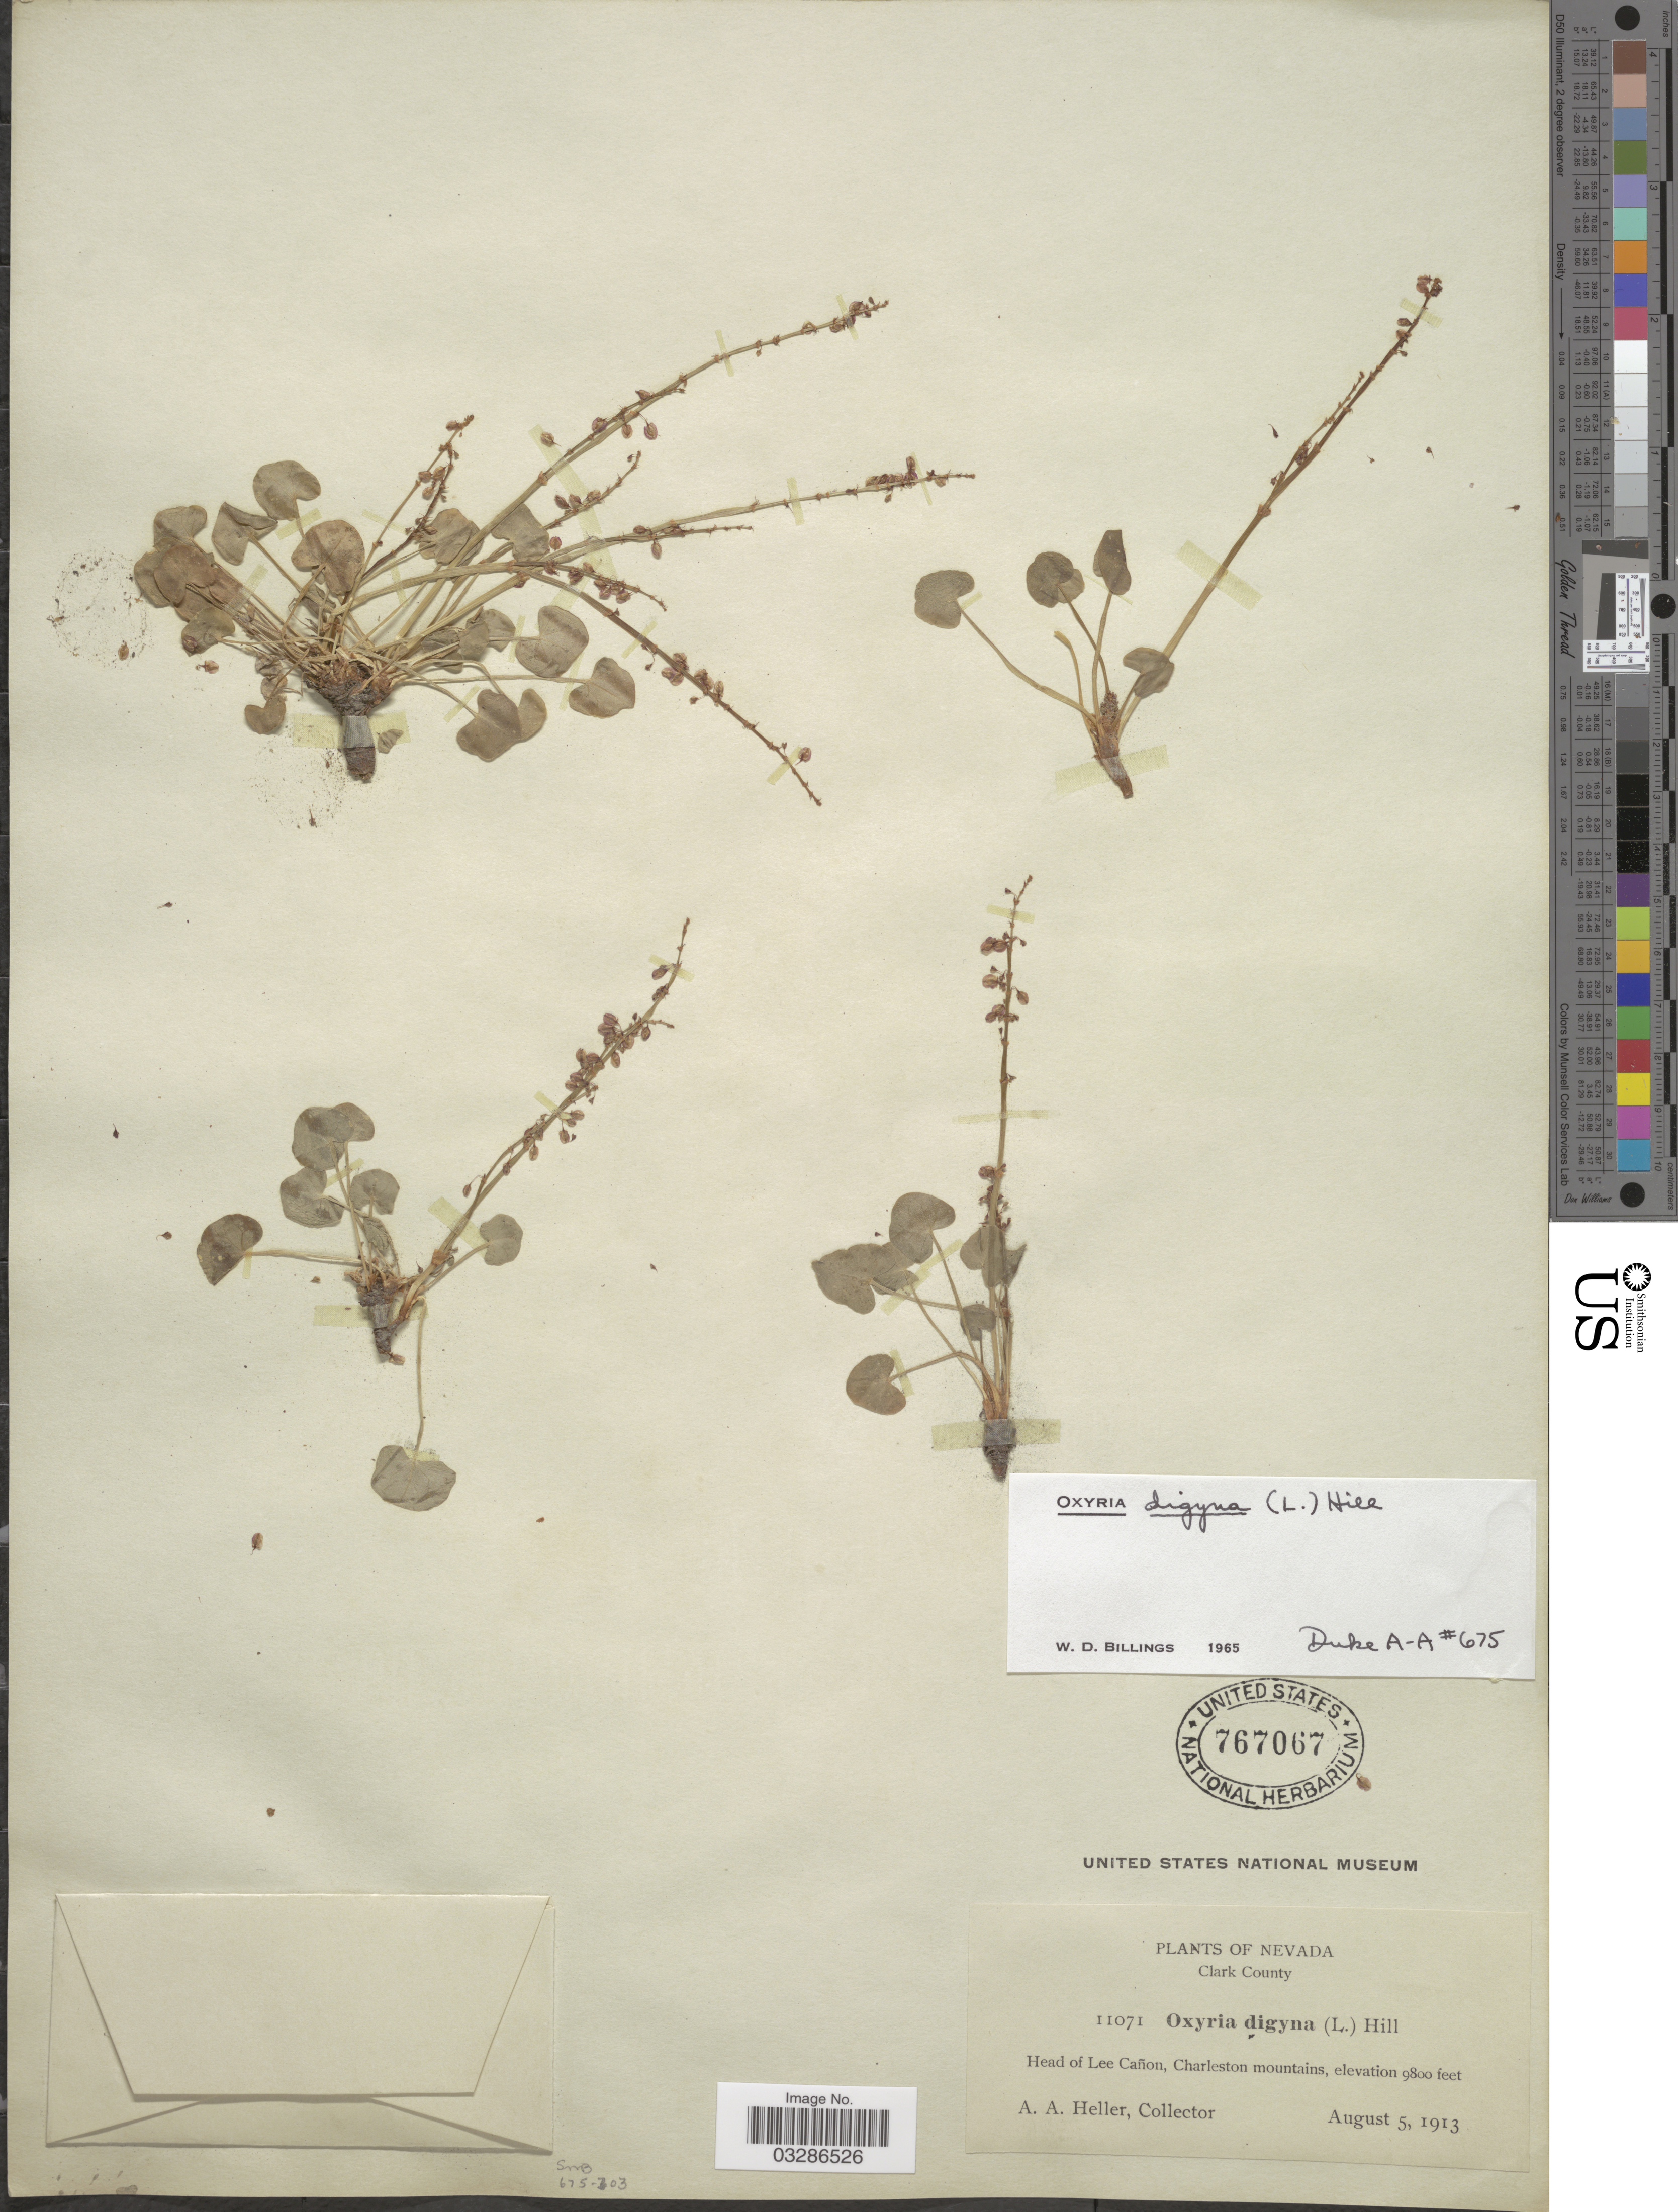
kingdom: Plantae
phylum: Tracheophyta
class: Magnoliopsida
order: Caryophyllales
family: Polygonaceae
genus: Oxyria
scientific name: Oxyria digyna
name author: (L.) Hill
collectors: A. A. Heller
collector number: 11071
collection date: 1913-08-05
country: United States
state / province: Nevada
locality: Clark County, Head of Lee Cañon, Charleston mountains.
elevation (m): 2987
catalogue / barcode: US 767067